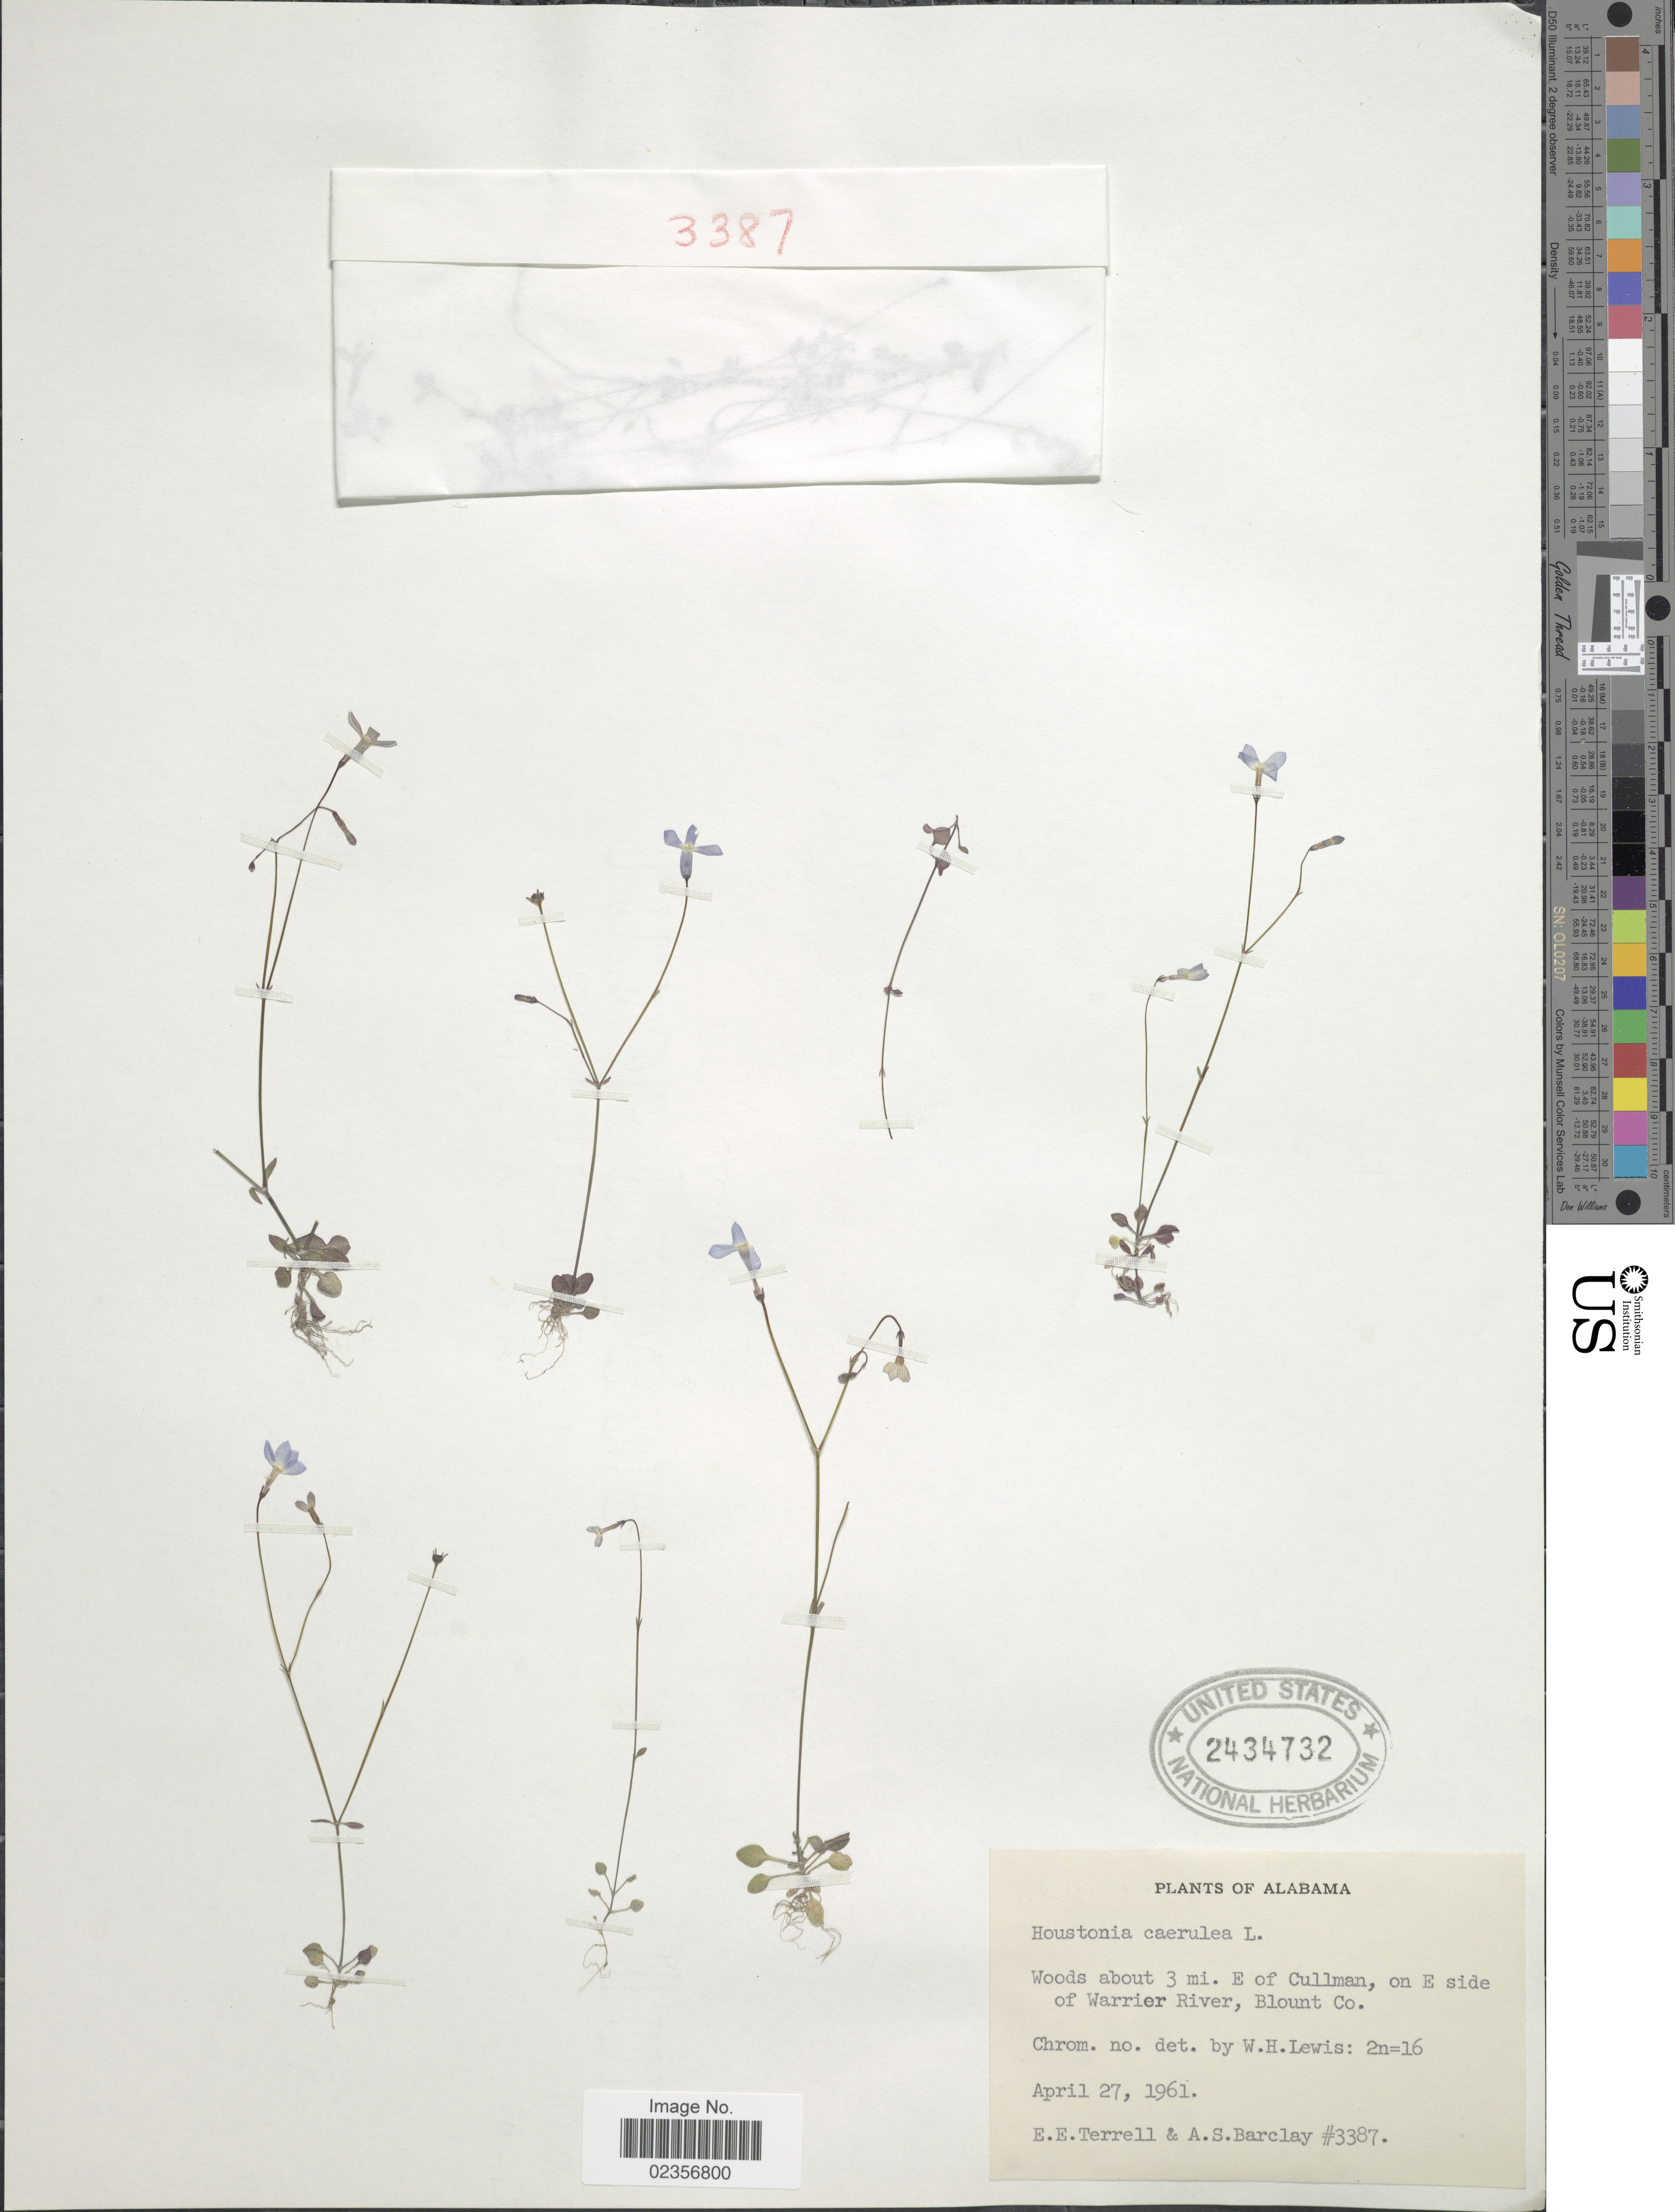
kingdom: Plantae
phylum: Tracheophyta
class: Magnoliopsida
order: Gentianales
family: Rubiaceae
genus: Houstonia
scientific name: Houstonia caerulea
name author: L.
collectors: E. E. Terrell & A. S. Barclay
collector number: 3387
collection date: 1961-04-27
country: United States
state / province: Alabama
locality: About 3 mi. E of Cullman, on E side of Warrier River, Blount Co.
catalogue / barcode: US 2434732